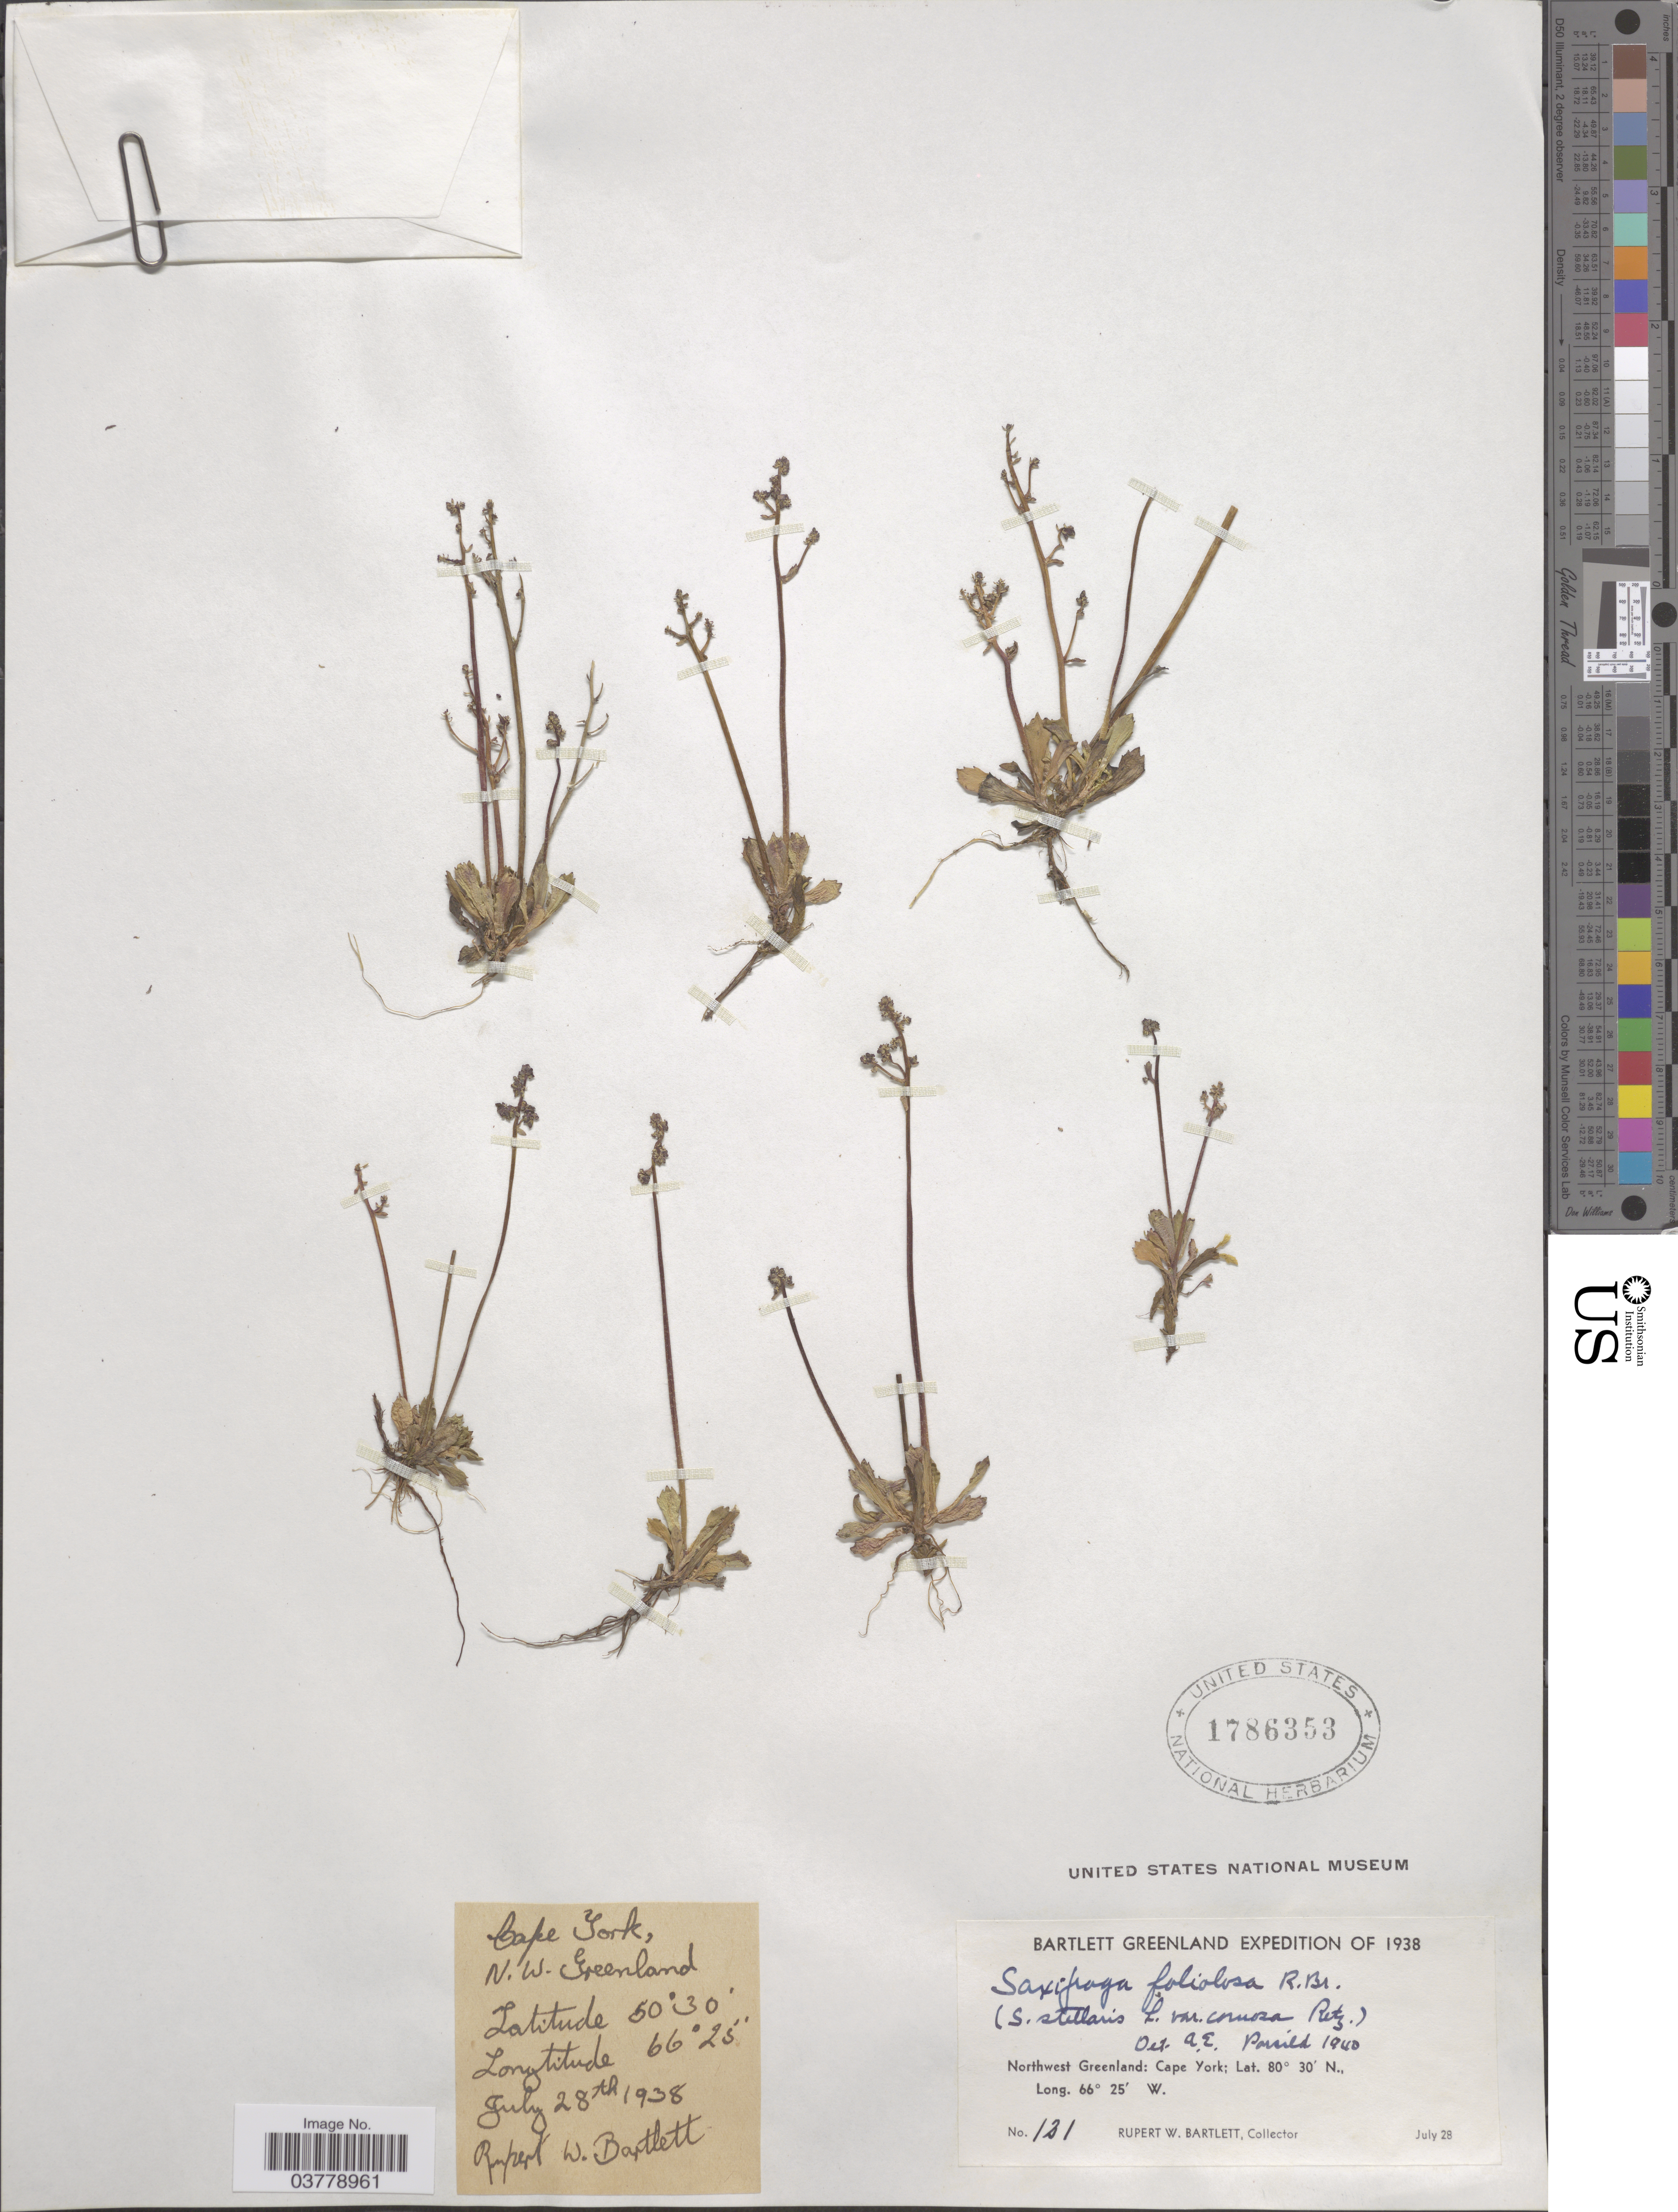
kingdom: Plantae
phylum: Tracheophyta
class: Magnoliopsida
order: Saxifragales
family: Saxifragaceae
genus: Micranthes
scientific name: Micranthes foliolosa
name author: (R. Br.) Gornall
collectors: R. W. Bartlett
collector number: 121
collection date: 1938-07-28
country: Greenland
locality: Northwest Greenland: Cape York.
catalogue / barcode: US 1786353